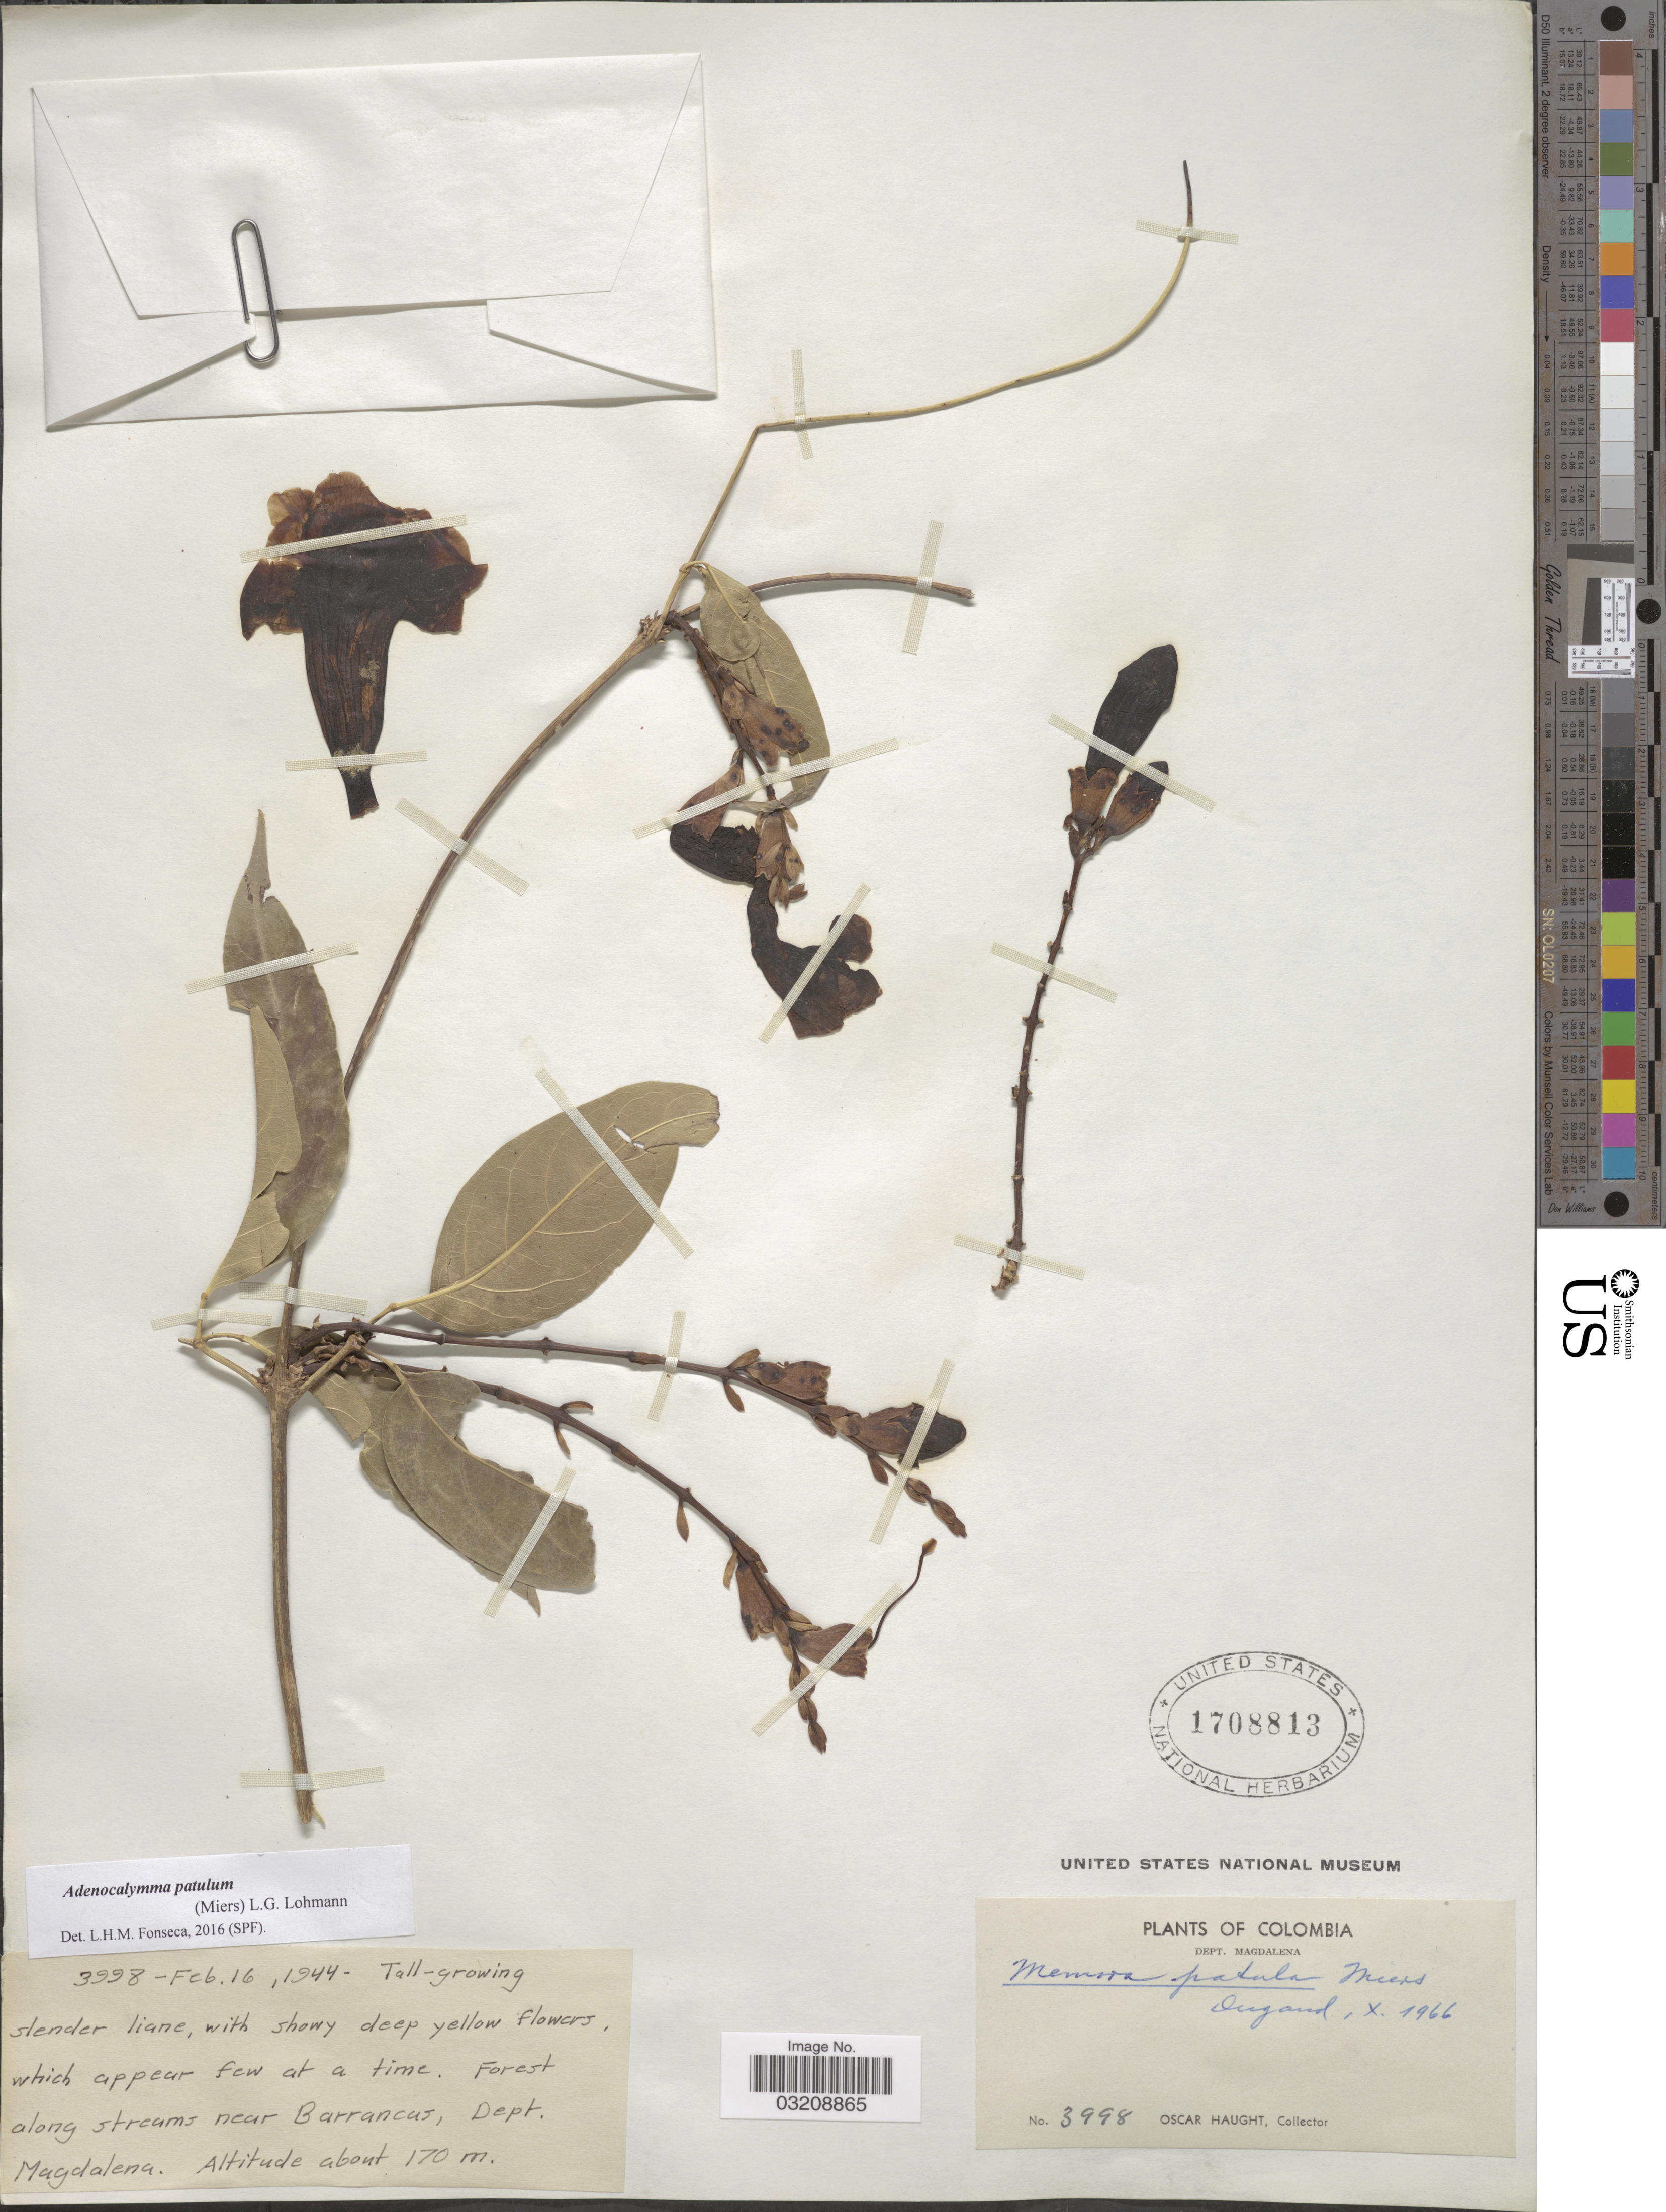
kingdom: Plantae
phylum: Tracheophyta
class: Magnoliopsida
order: Lamiales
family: Bignoniaceae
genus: Adenocalymma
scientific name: Adenocalymma patulum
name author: (Miers) L.G. Lohmann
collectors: O. L. Haught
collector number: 3998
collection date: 1944-02-16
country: Colombia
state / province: Magdalena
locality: Forest along streams near Barrancas, Dept. Magdalena.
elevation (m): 170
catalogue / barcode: US 1708813